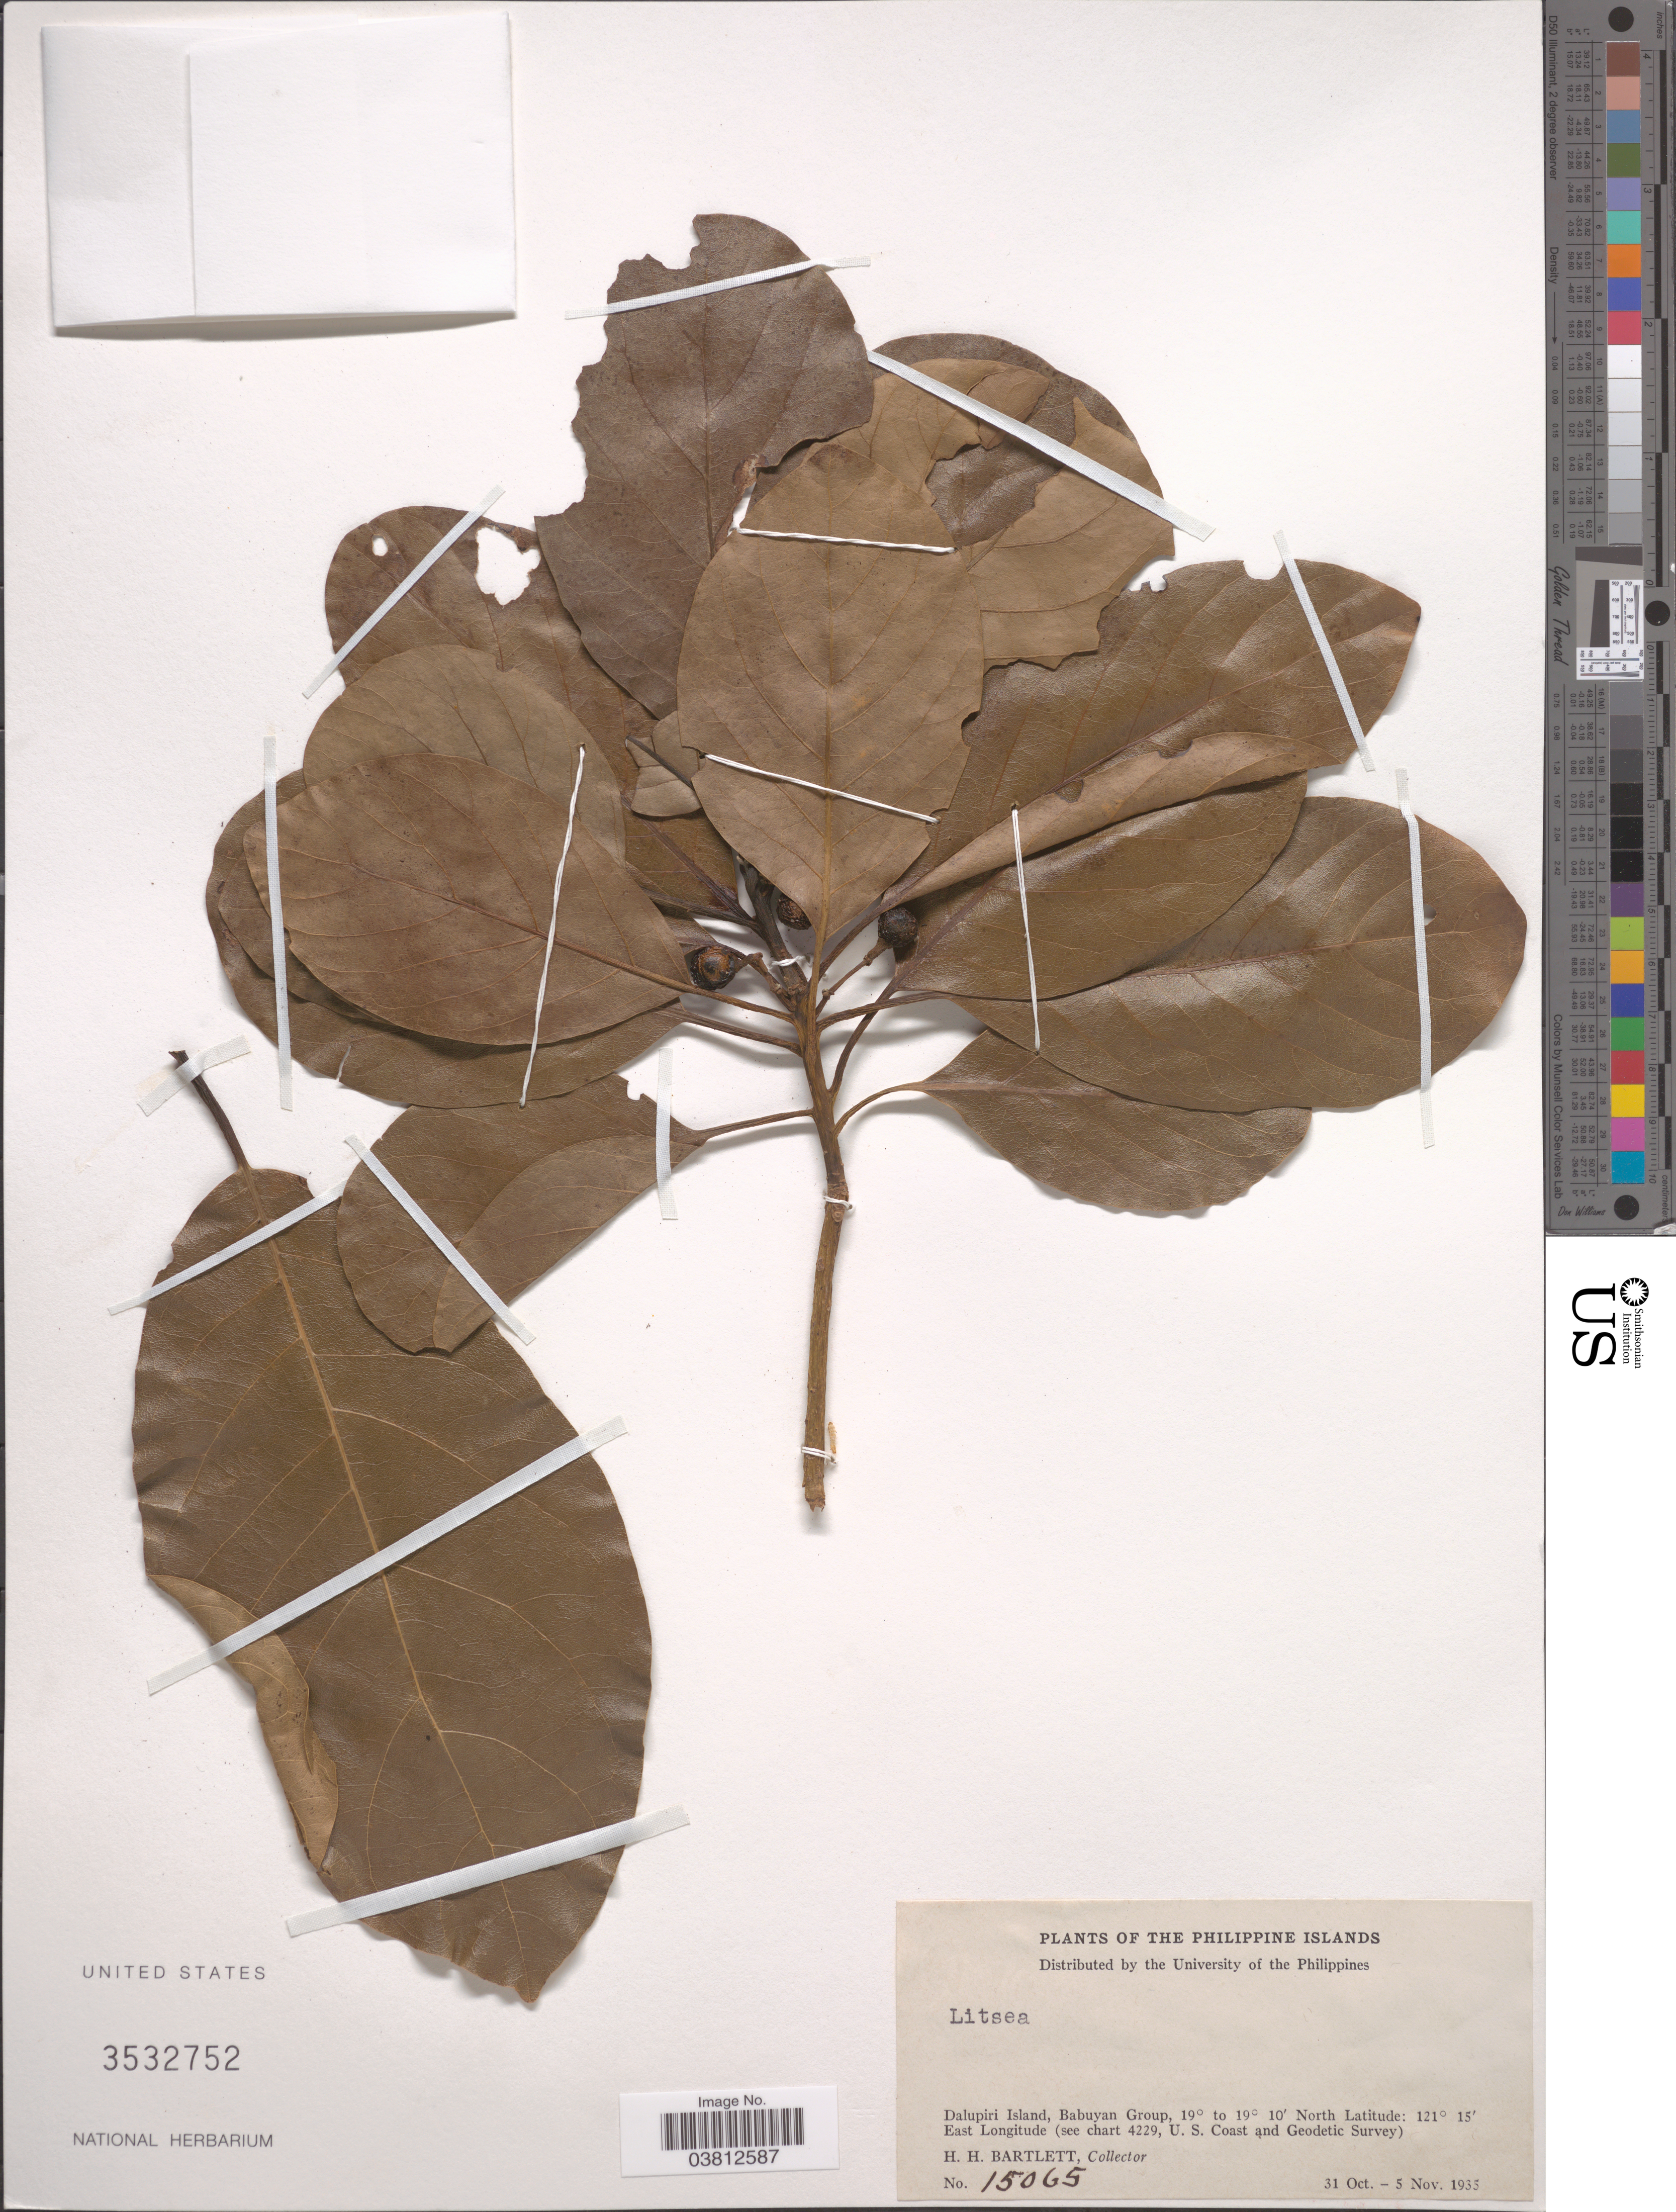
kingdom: Plantae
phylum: Tracheophyta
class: Magnoliopsida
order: Laurales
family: Lauraceae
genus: Litsea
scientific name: Litsea sp.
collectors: H. H. Bartlett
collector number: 15065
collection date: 1935-10-31/1935-11-05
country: Philippines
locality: Philippine Islands. Dalupiri Island, Babuyan Group.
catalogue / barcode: US 3532752